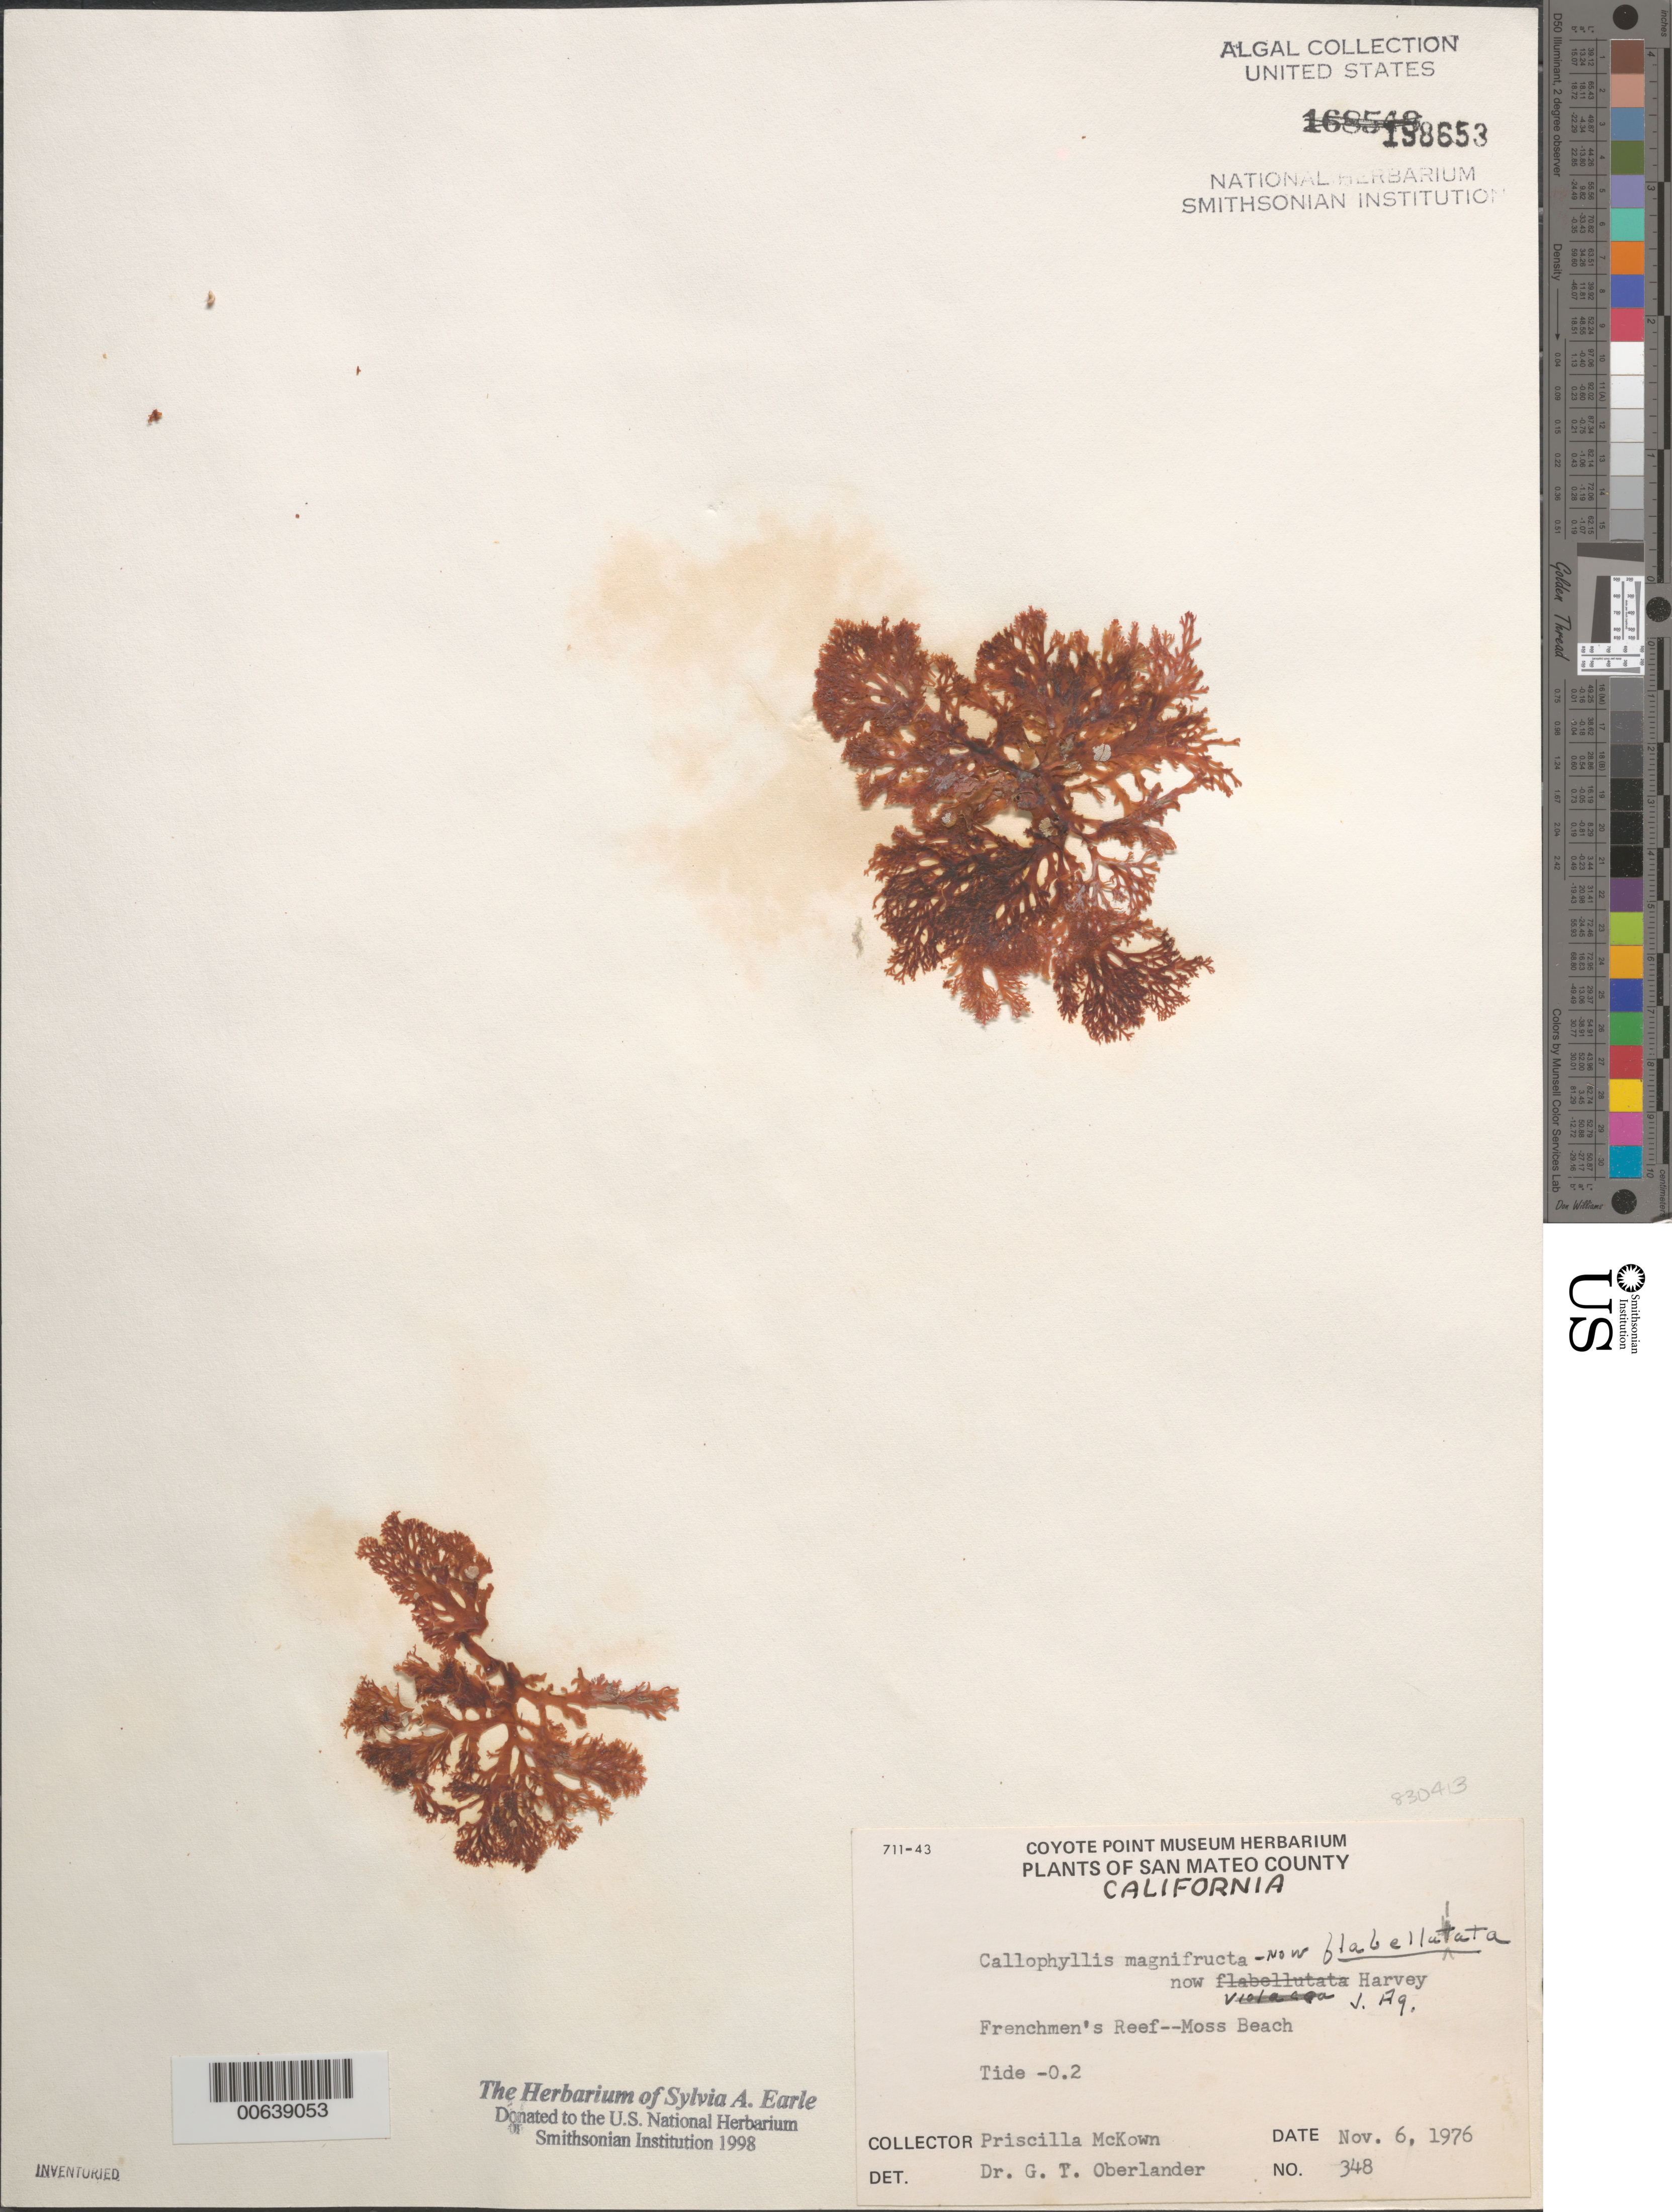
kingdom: Plantae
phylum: Rhodophyta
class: Florideophyceae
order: Gigartinales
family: Kallymeniaceae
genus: Callophyllis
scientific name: Callophyllis flabellulata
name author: Harv.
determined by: Oberlander, G. T.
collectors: P. McKown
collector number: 348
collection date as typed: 06 Nov 1976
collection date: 1976-11-06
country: United States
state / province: California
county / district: San Mateo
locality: Frenchman's Reef, Moss Beach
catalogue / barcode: US 198653